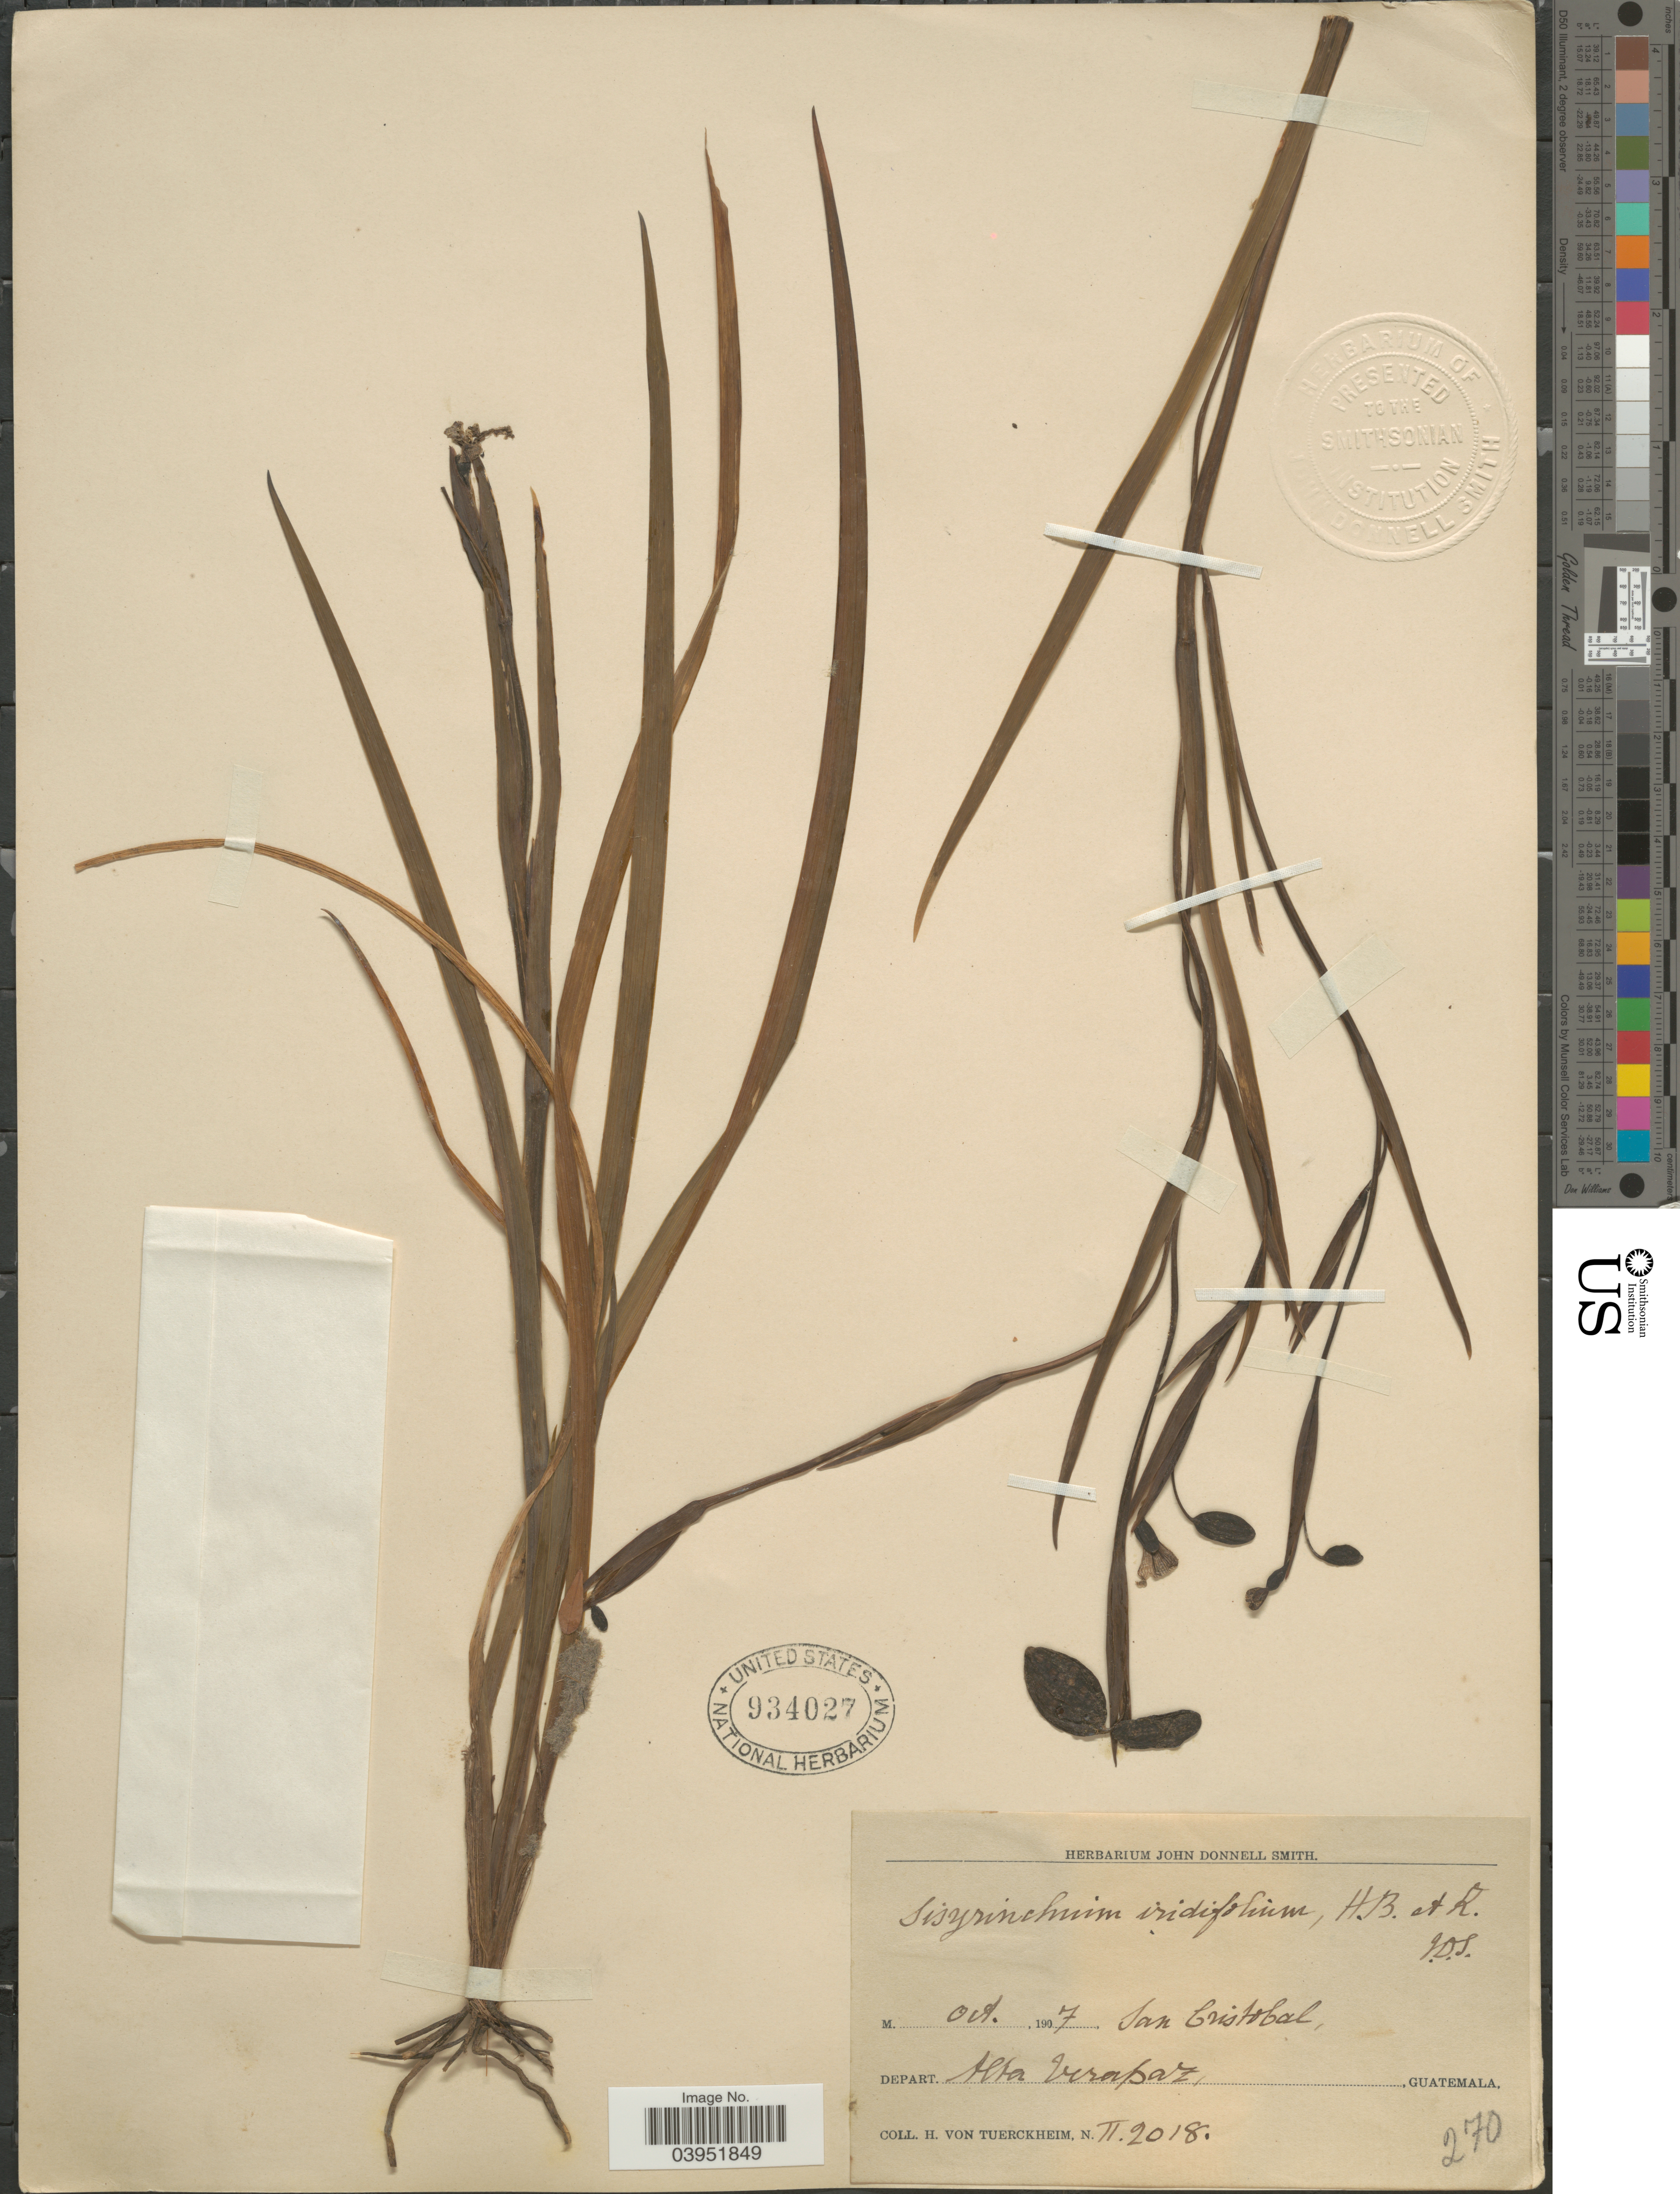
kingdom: Plantae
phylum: Tracheophyta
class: Liliopsida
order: Asparagales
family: Iridaceae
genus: Sisyrinchium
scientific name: Sisyrinchium sp.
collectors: H. von Türckheim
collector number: II2018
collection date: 1907-10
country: Guatemala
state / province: Alta Verapaz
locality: San Cristobal, Depart. Alta Verapaz.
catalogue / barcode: US 934027